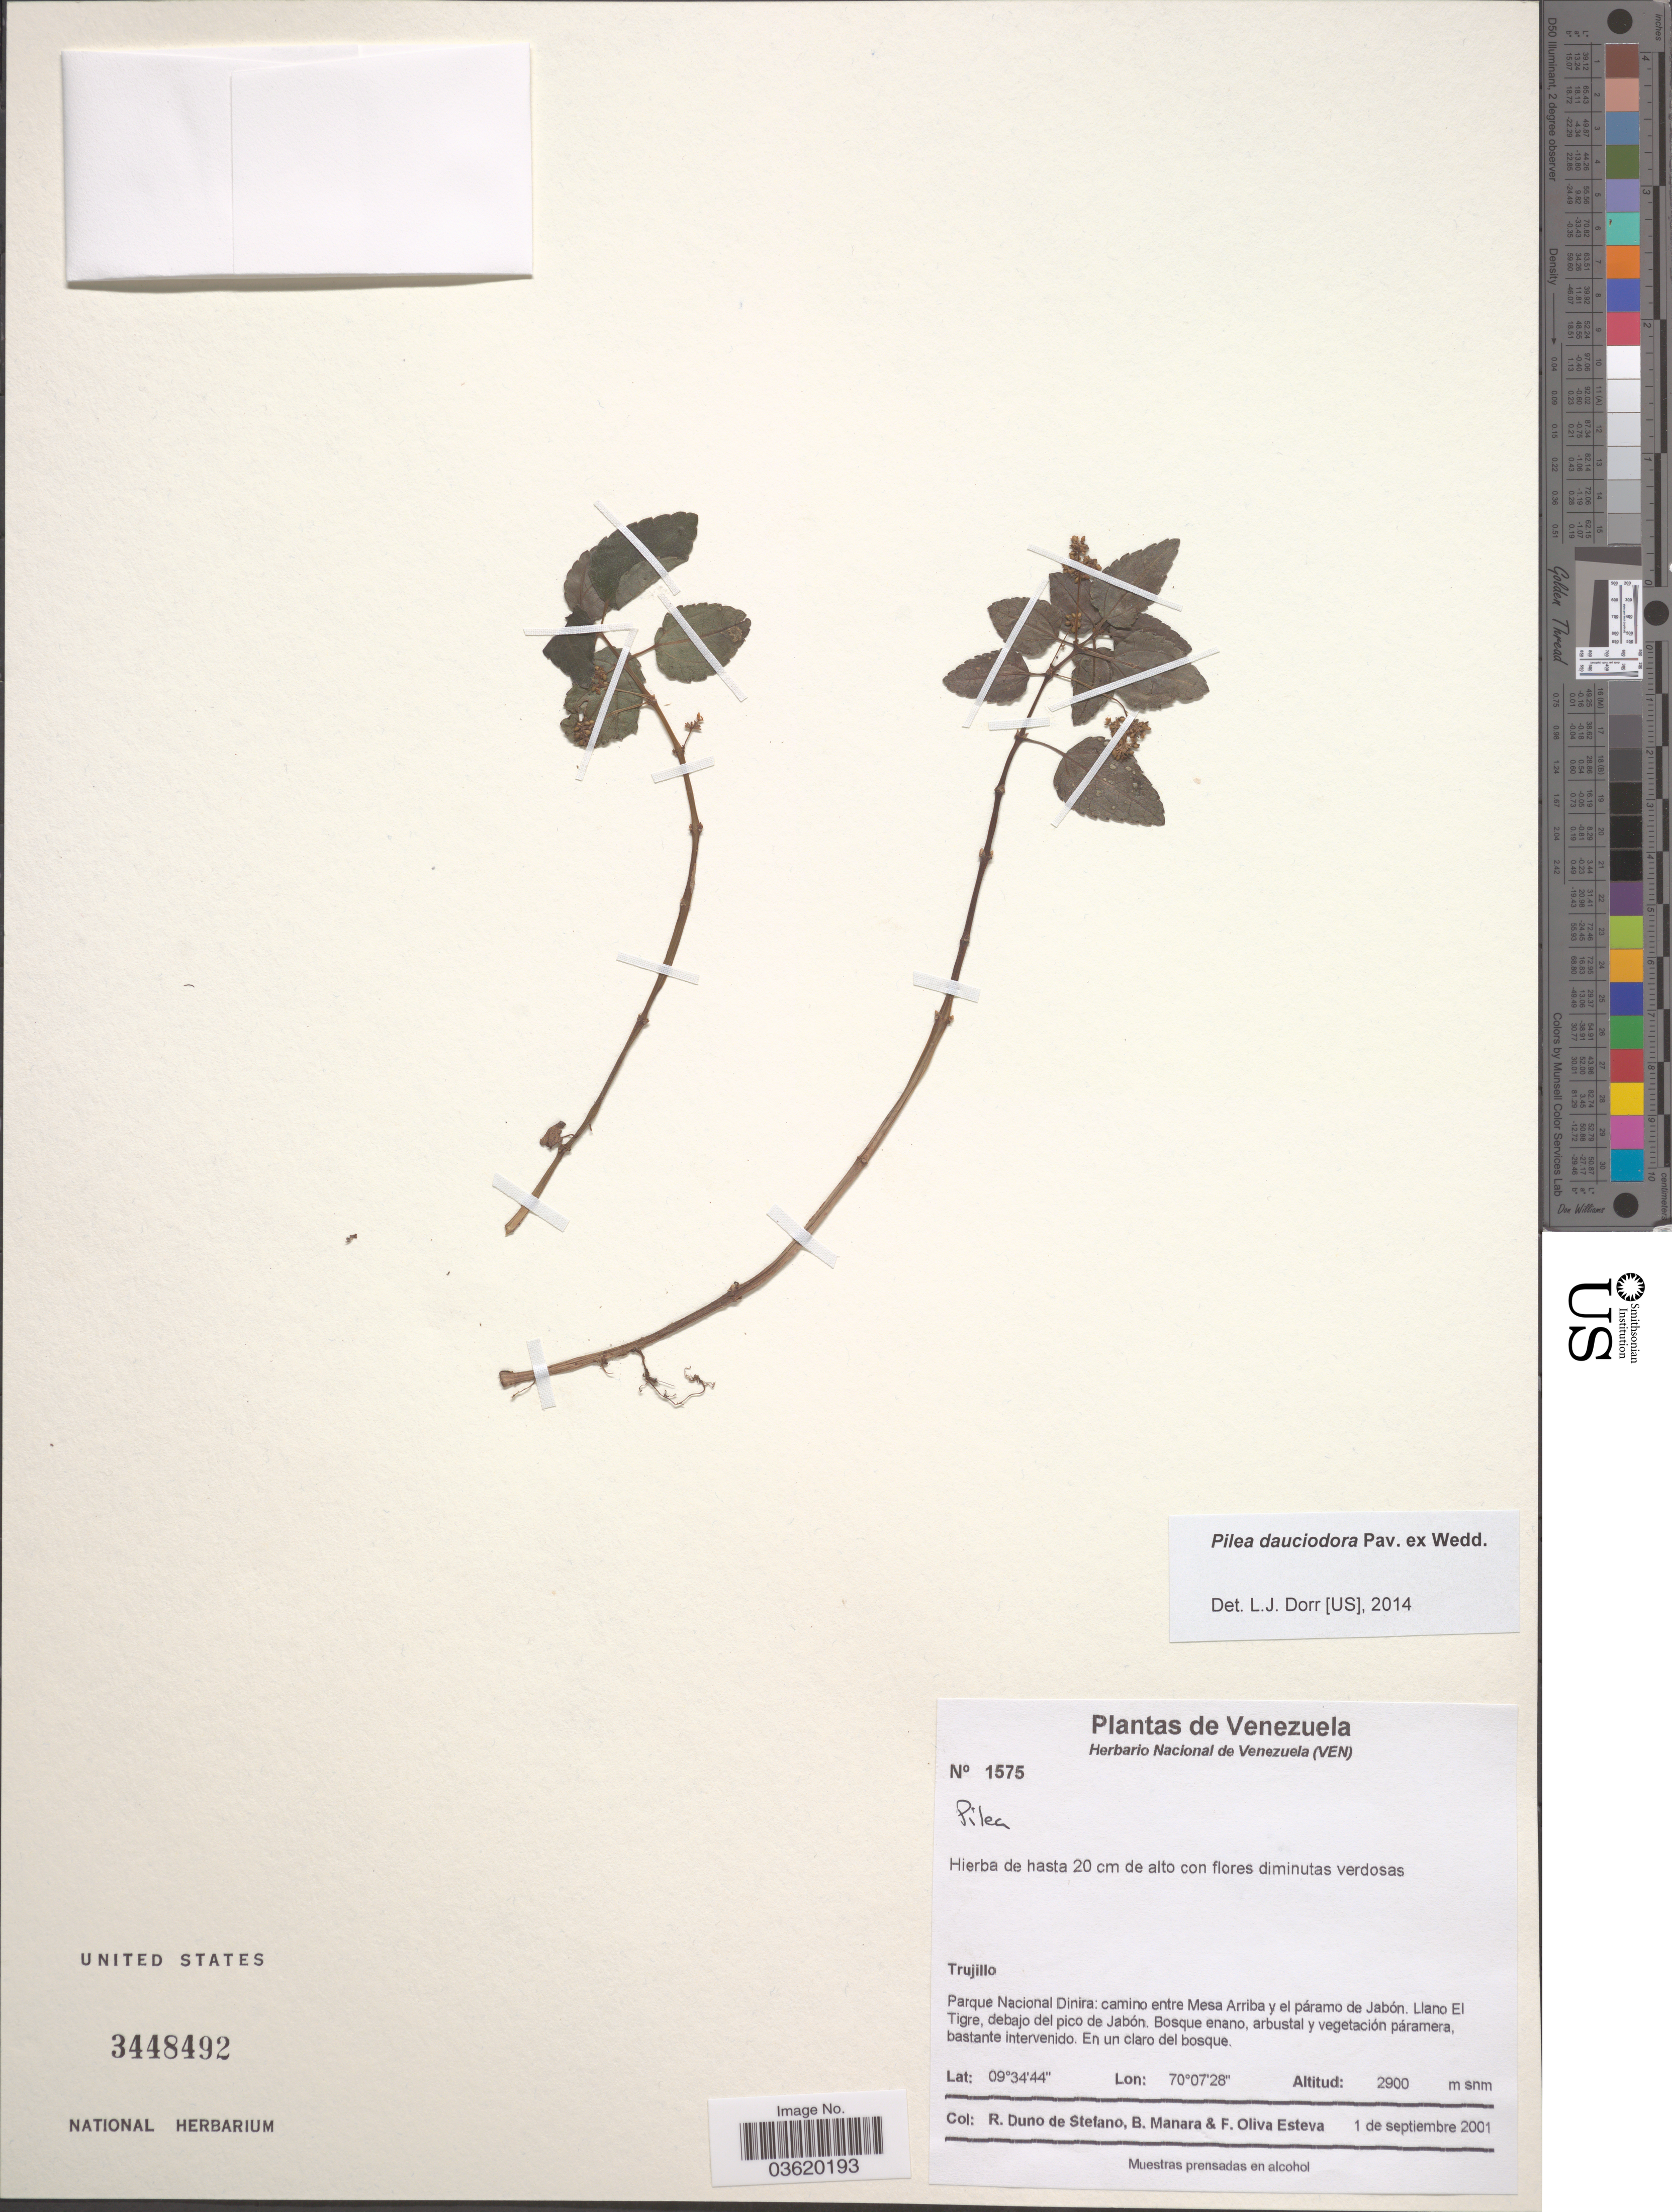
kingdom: Plantae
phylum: Tracheophyta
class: Magnoliopsida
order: Rosales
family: Urticaceae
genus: Pilea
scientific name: Pilea dauciodora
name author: Pav. ex Wedd.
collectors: R. Duno de Stefano, B. Manara & F. Oliva-Esteva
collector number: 1575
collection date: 2001-09-01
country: Venezuela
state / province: Trujillo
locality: Parque Nacional Dinira: camino entre Mesa Arriba y el páramo de Jabón. Llano El Tigre, debajo del pico de Jabón.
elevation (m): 2900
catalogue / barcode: US 3448492